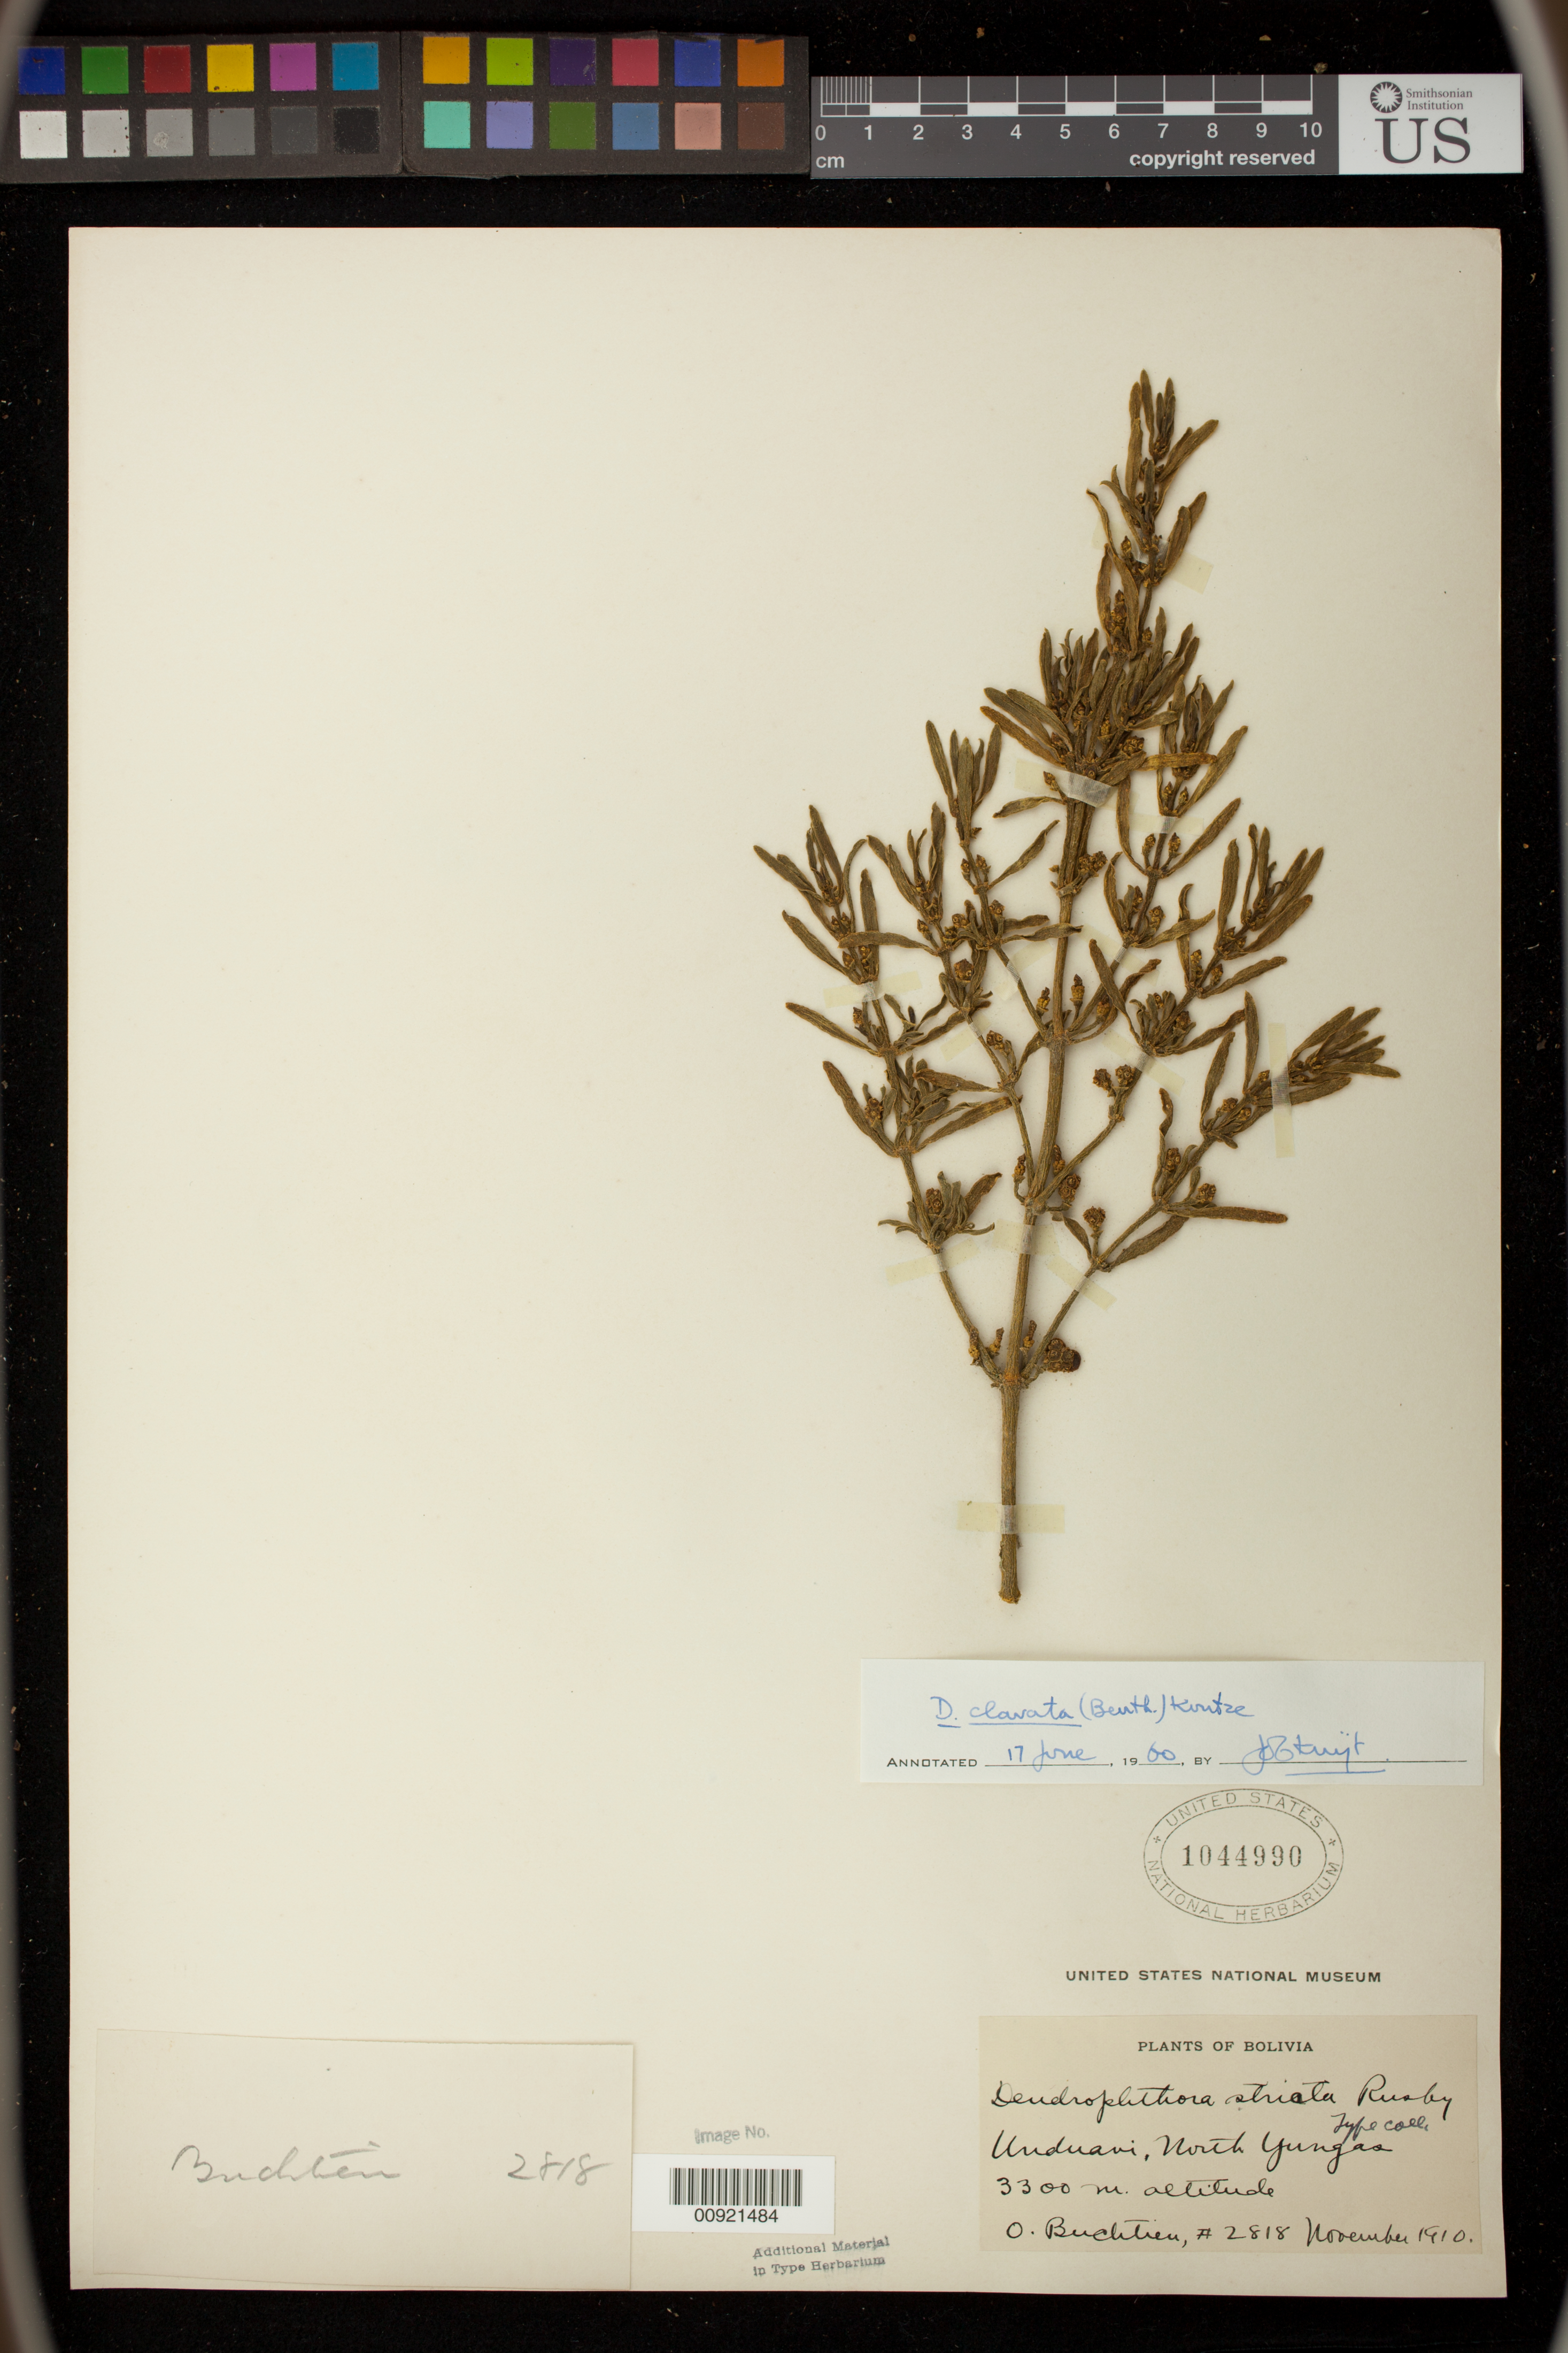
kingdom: Plantae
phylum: Tracheophyta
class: Magnoliopsida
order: Santalales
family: Viscaceae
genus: Dendrophthora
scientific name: Dendrophthora striata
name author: Rusby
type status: Isotype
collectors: O. Buchtien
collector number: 2818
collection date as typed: Nov 1910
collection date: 1910-11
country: Bolivia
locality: Unduavi, North Yungas.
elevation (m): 3300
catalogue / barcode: US 1044990